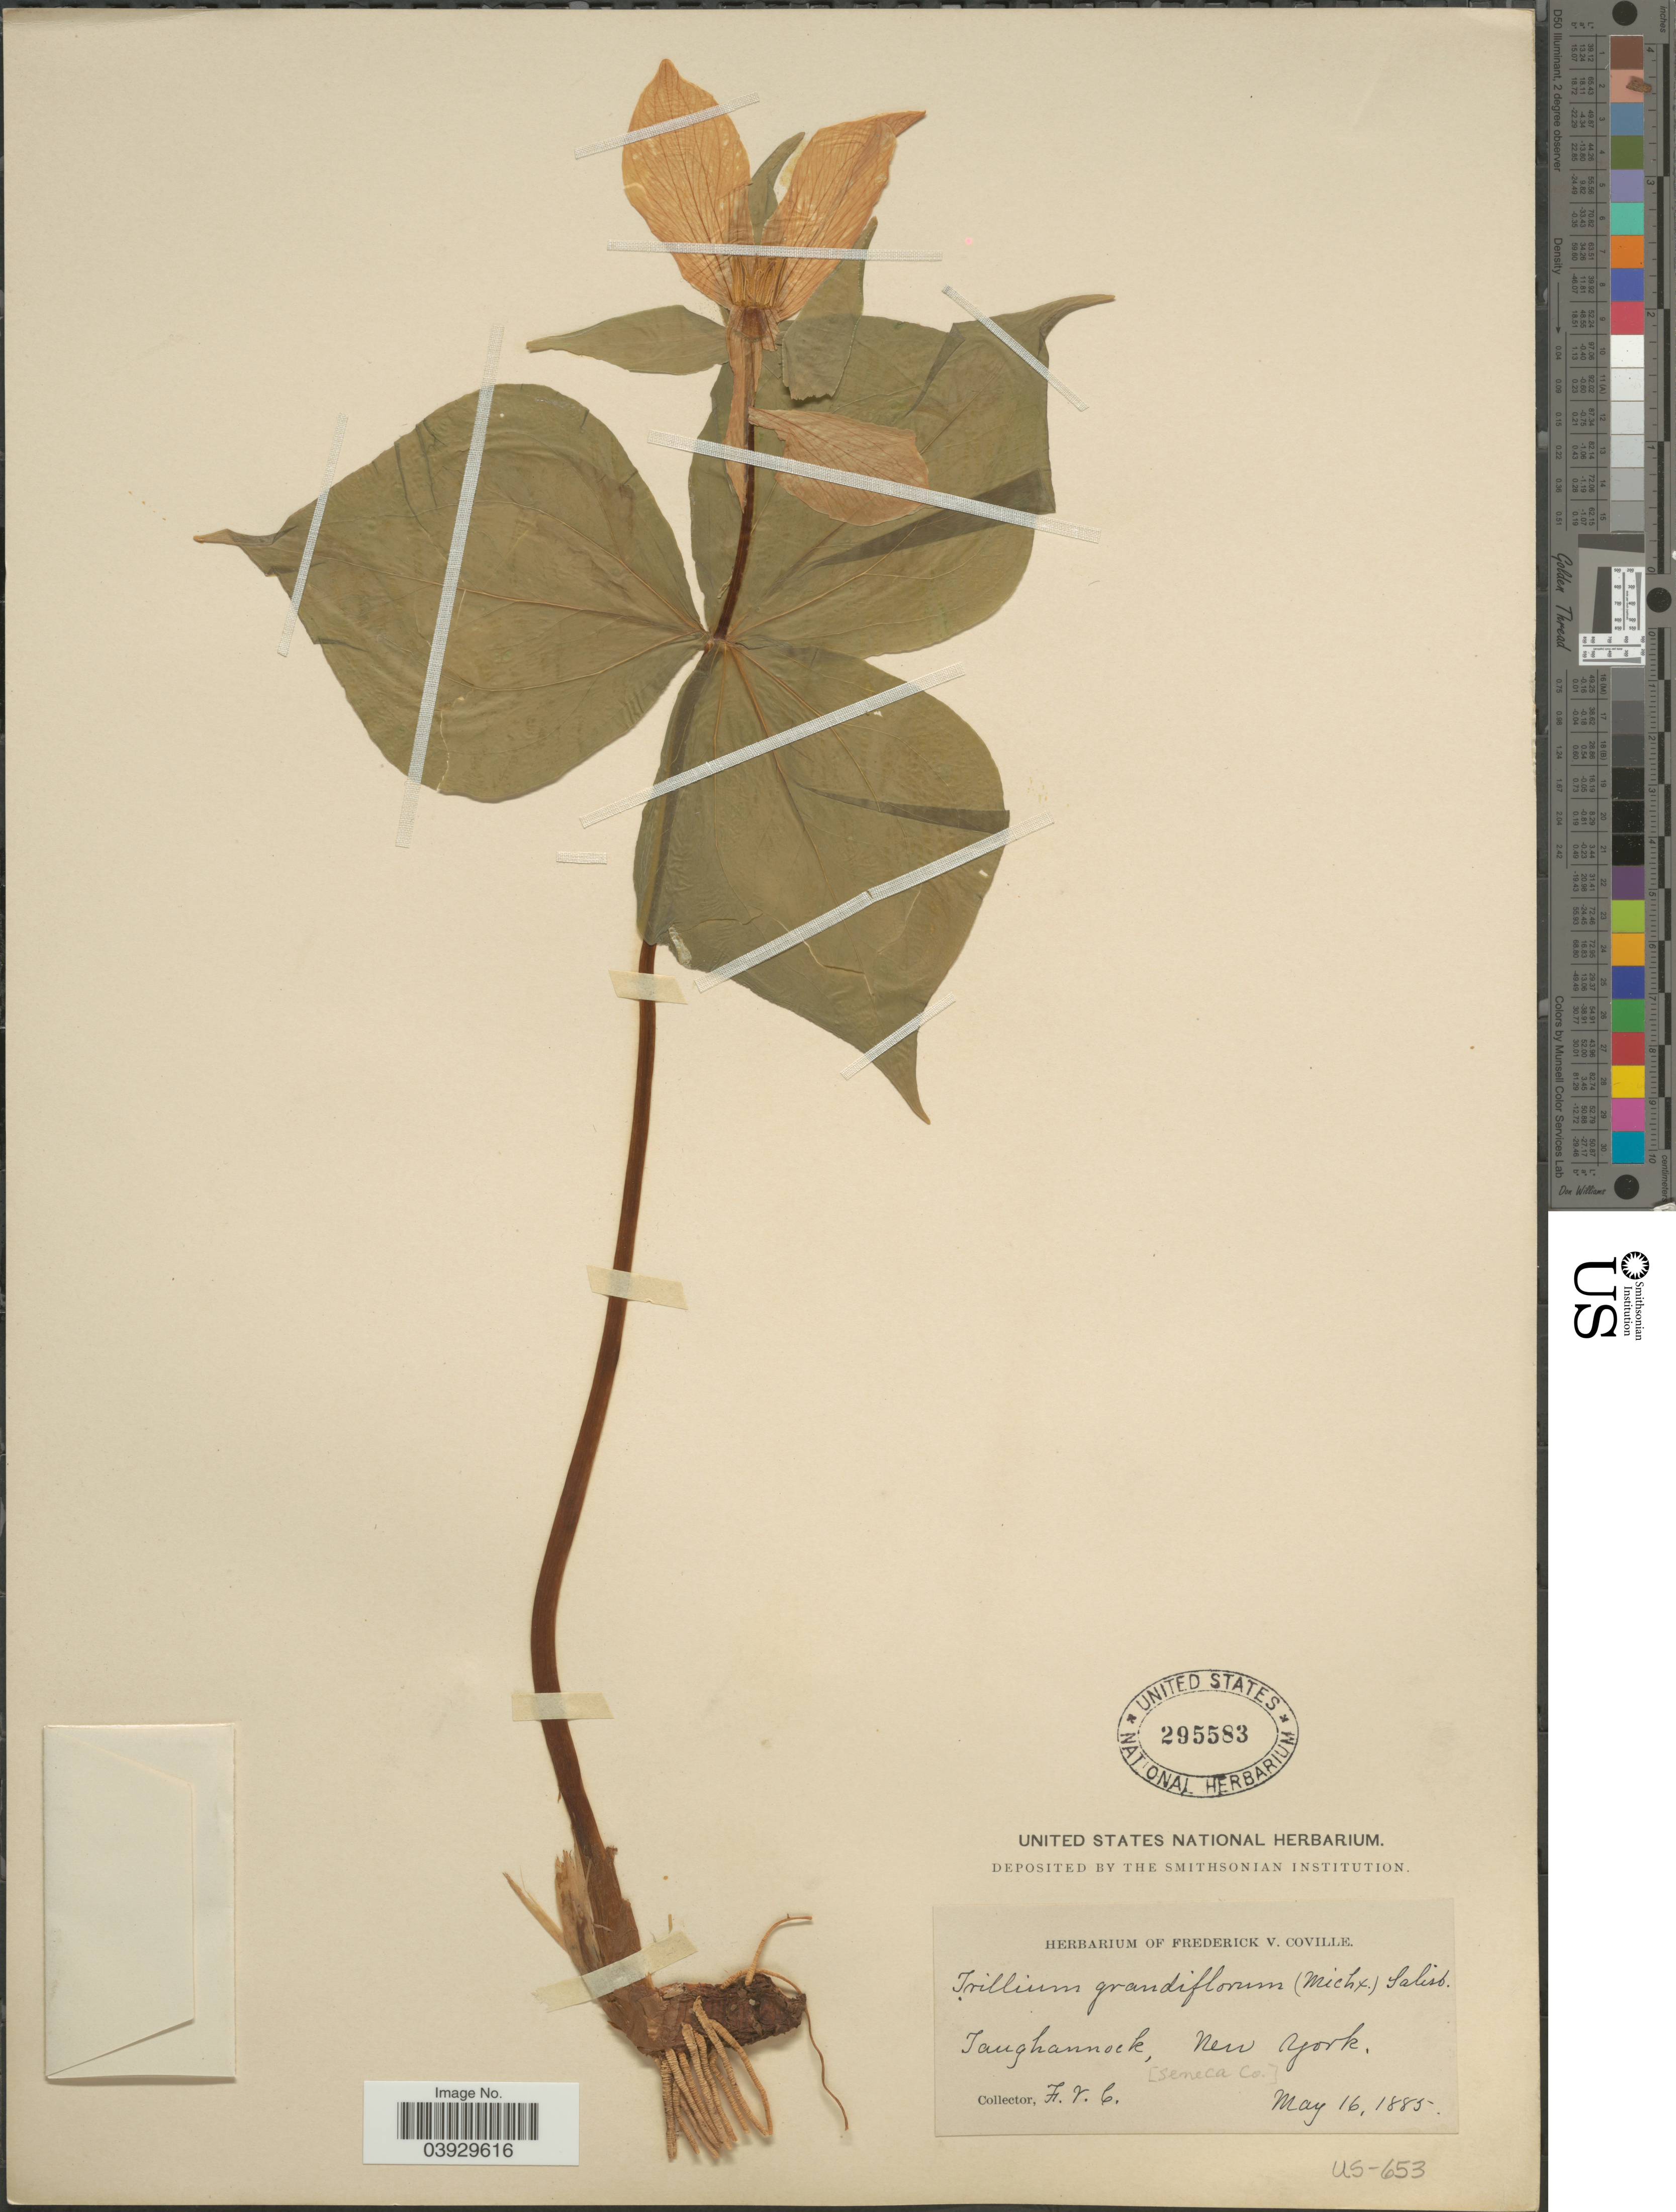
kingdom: Plantae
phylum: Tracheophyta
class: Liliopsida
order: Liliales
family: Melanthiaceae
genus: Trillium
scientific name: Trillium grandiflorum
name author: (Michx.) Salisb.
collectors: F. V. Coville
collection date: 1885-05-16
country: United States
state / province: New York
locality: Taughannock, [Seneca Co.].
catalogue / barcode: US 295583